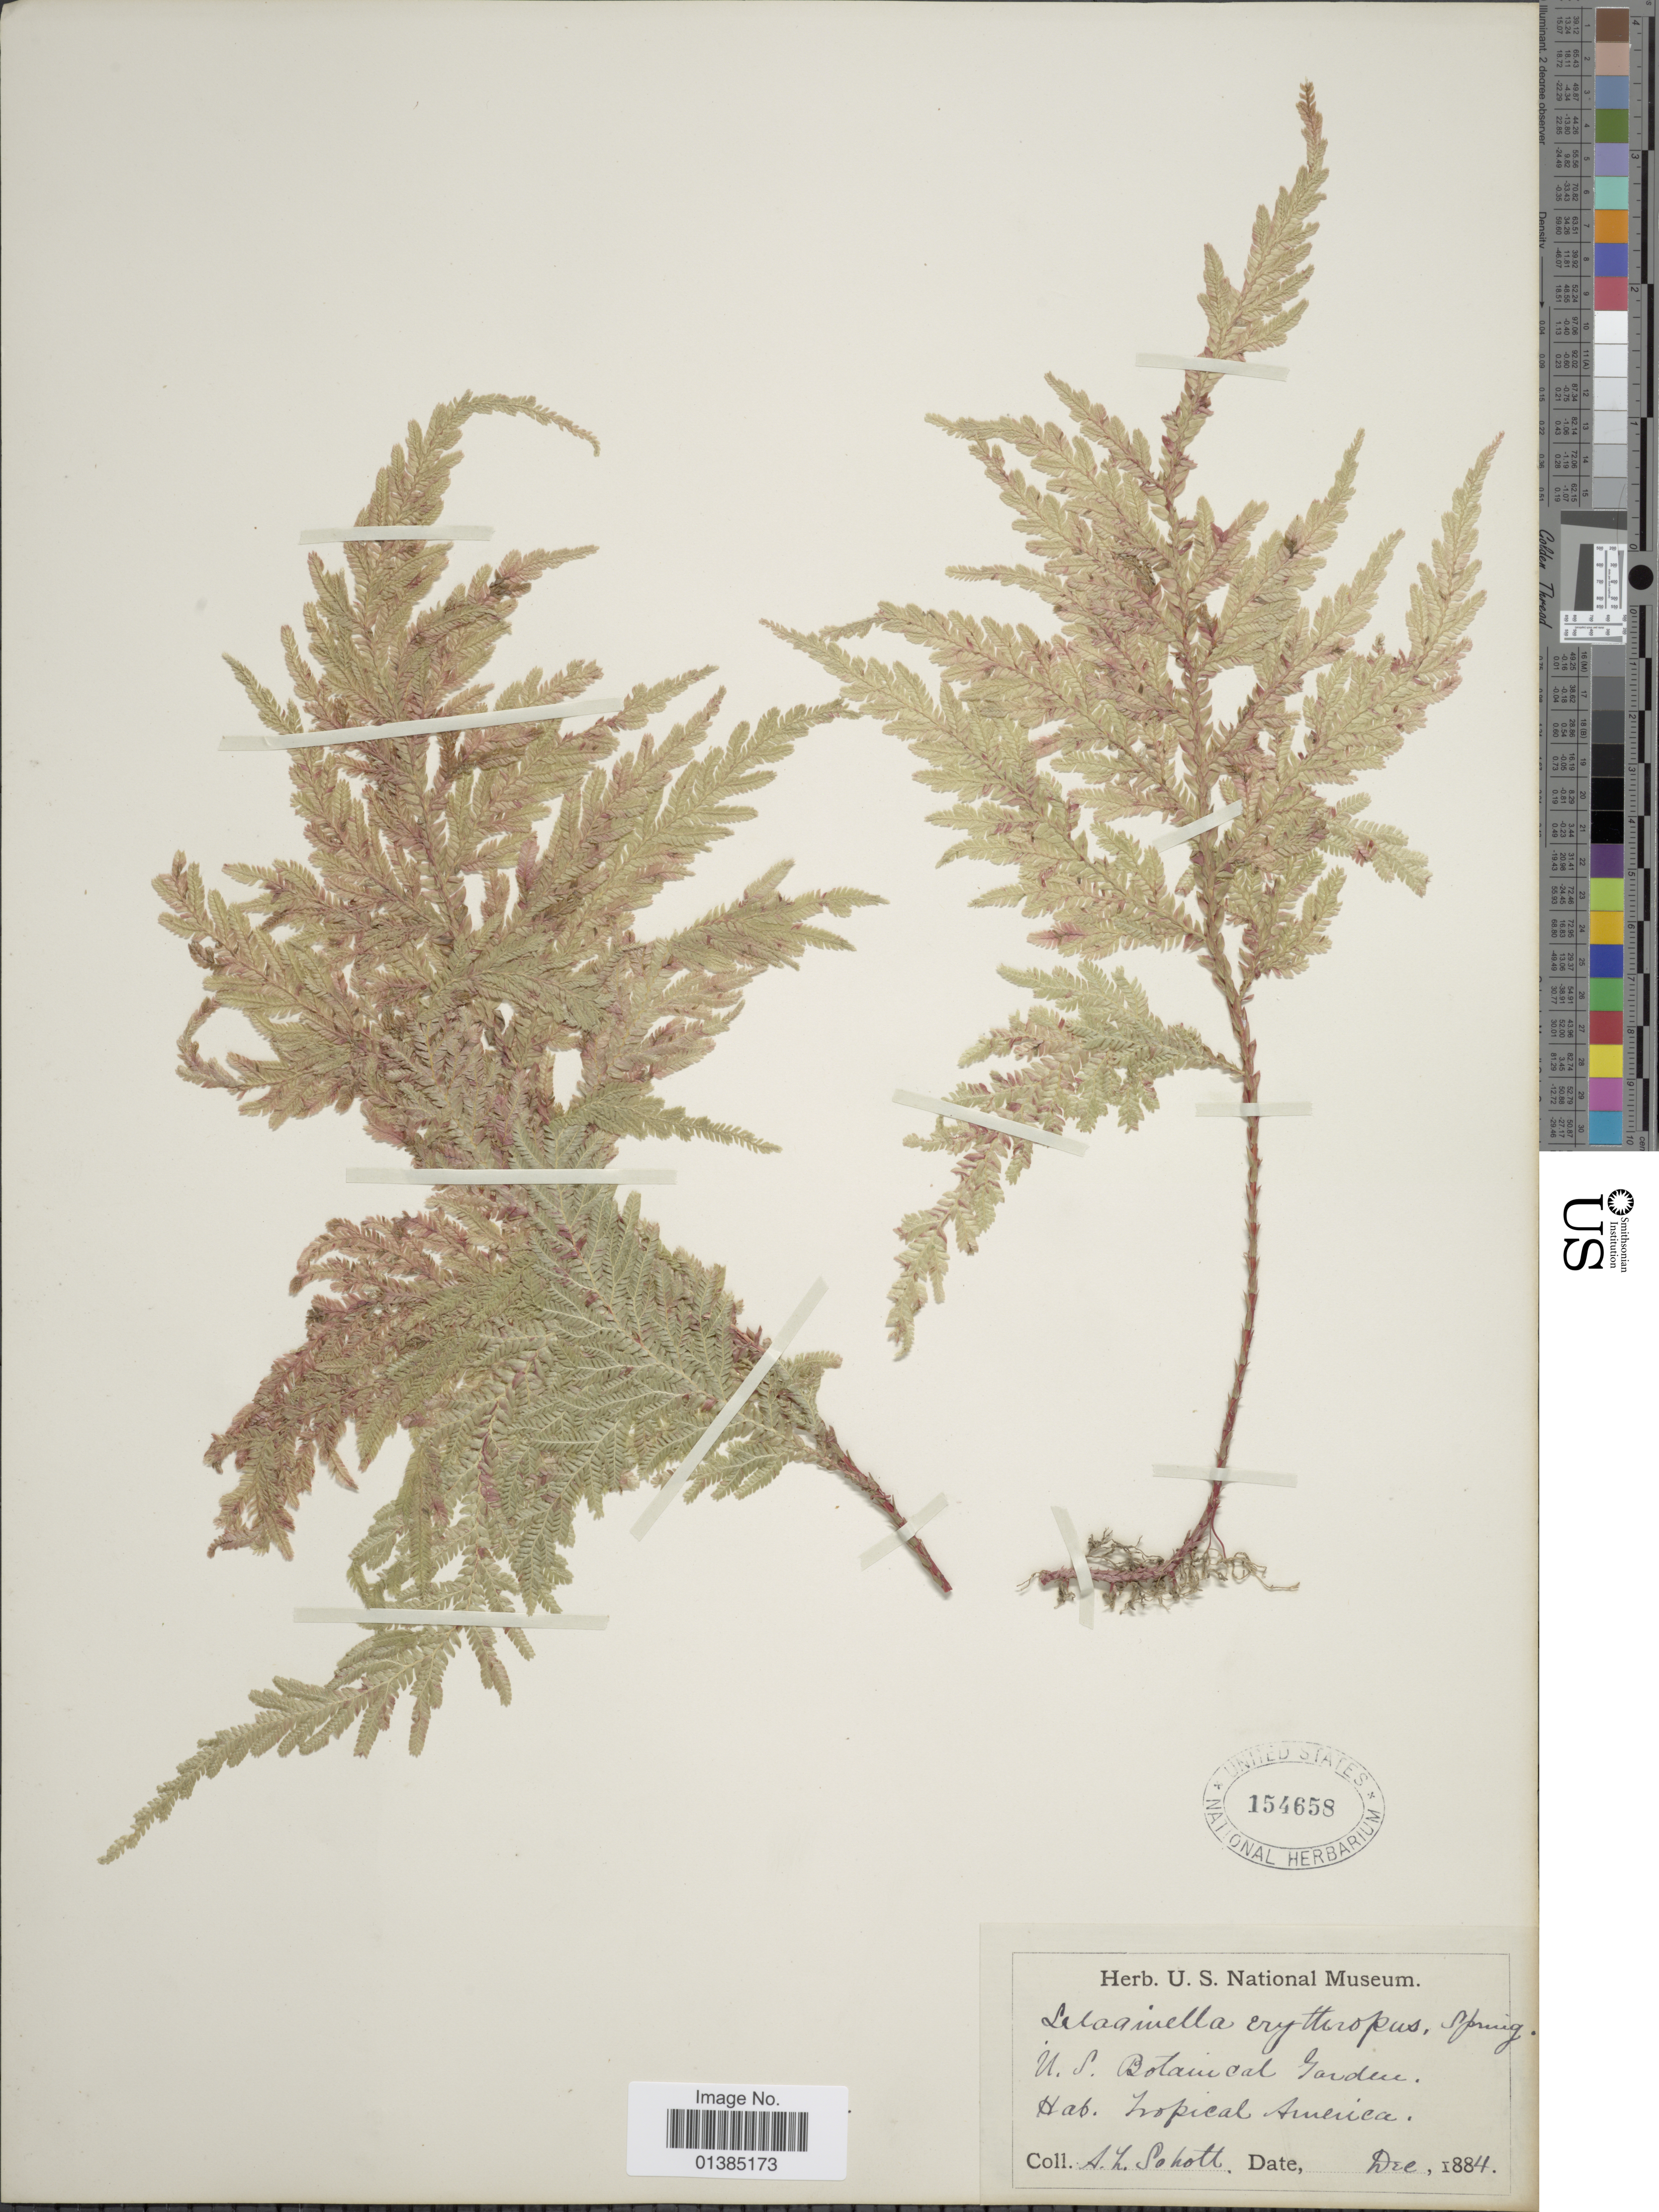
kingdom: Plantae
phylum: Tracheophyta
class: Lycopodiopsida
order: Selaginellales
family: Selaginellaceae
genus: Selaginella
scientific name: Selaginella umbrosa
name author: Lem. ex Hieron.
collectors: A. L. Schott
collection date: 1884-12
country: United States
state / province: District of Columbia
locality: U.S. Botanical Garden. Tropical America.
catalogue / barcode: US 154658